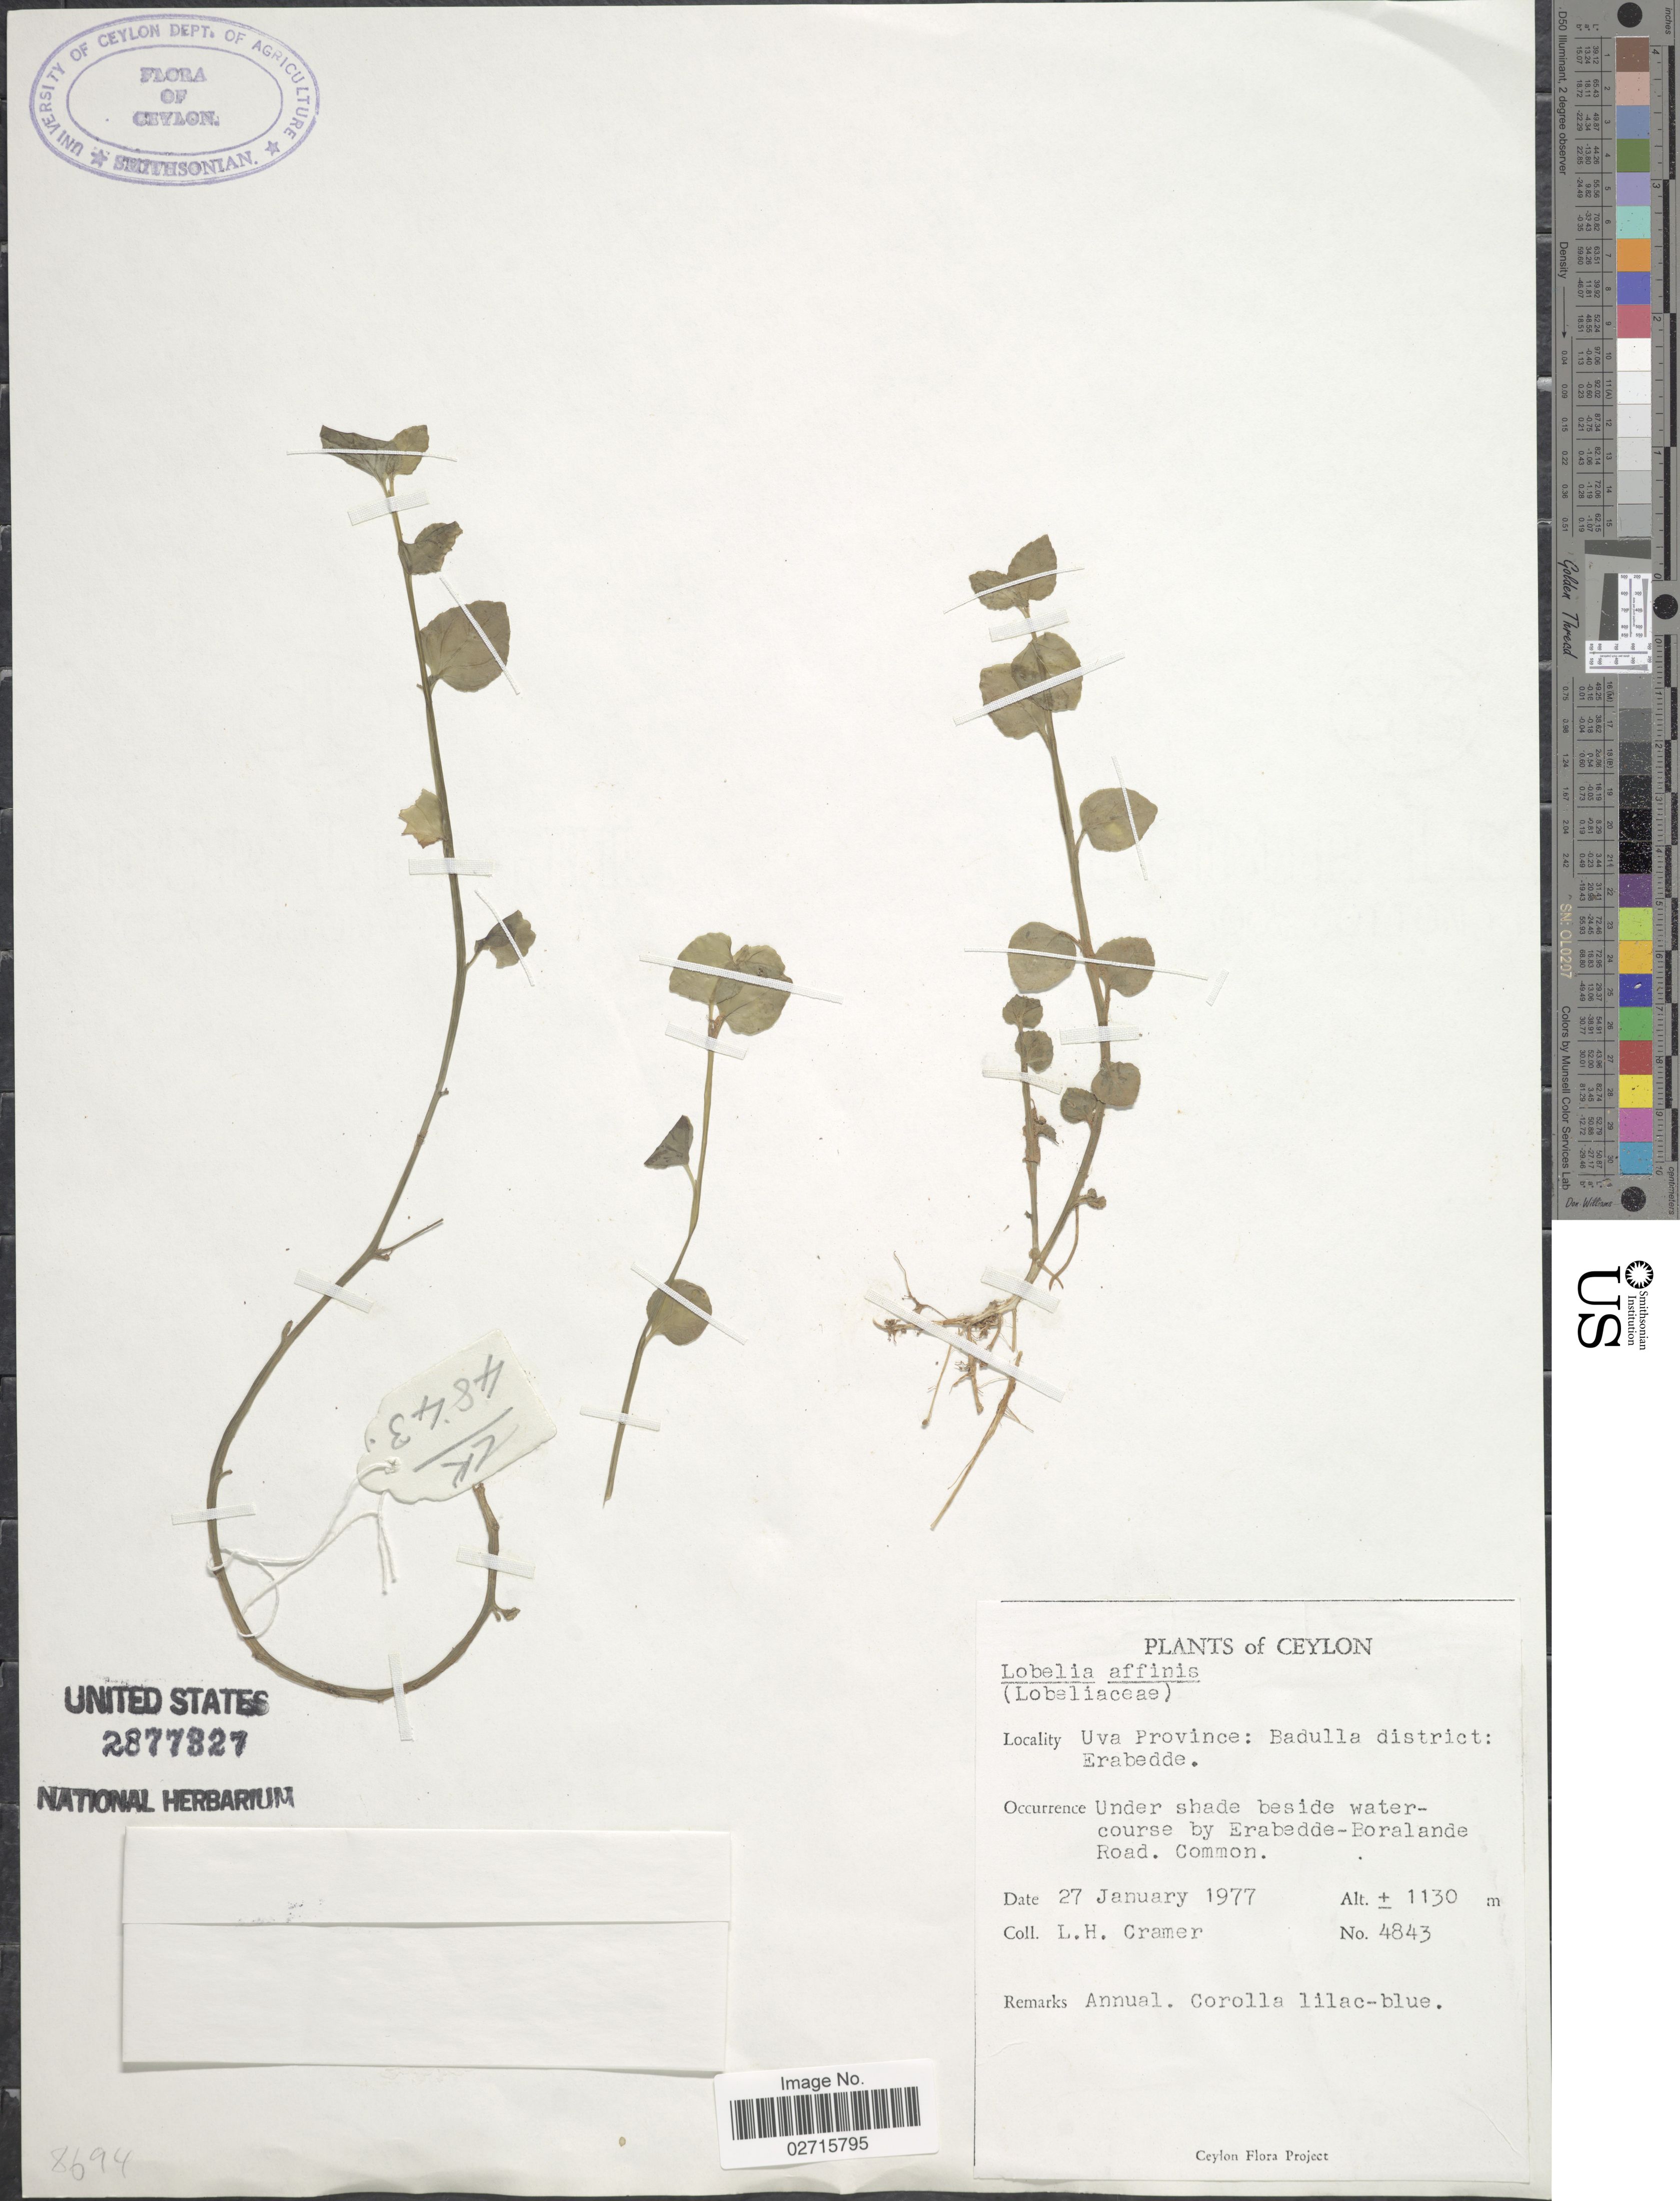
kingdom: Plantae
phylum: Tracheophyta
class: Magnoliopsida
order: Asterales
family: Campanulaceae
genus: Lobelia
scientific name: Lobelia succulenta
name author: Blume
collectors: L. H. Cramer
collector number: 4843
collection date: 1977-01-27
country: Sri Lanka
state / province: Uva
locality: Ceylon. Uva Province: Badulla district: Erabedde. Under shade beside watercourse by Erabedde- Boralande Road.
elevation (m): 1130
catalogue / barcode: US 2877327